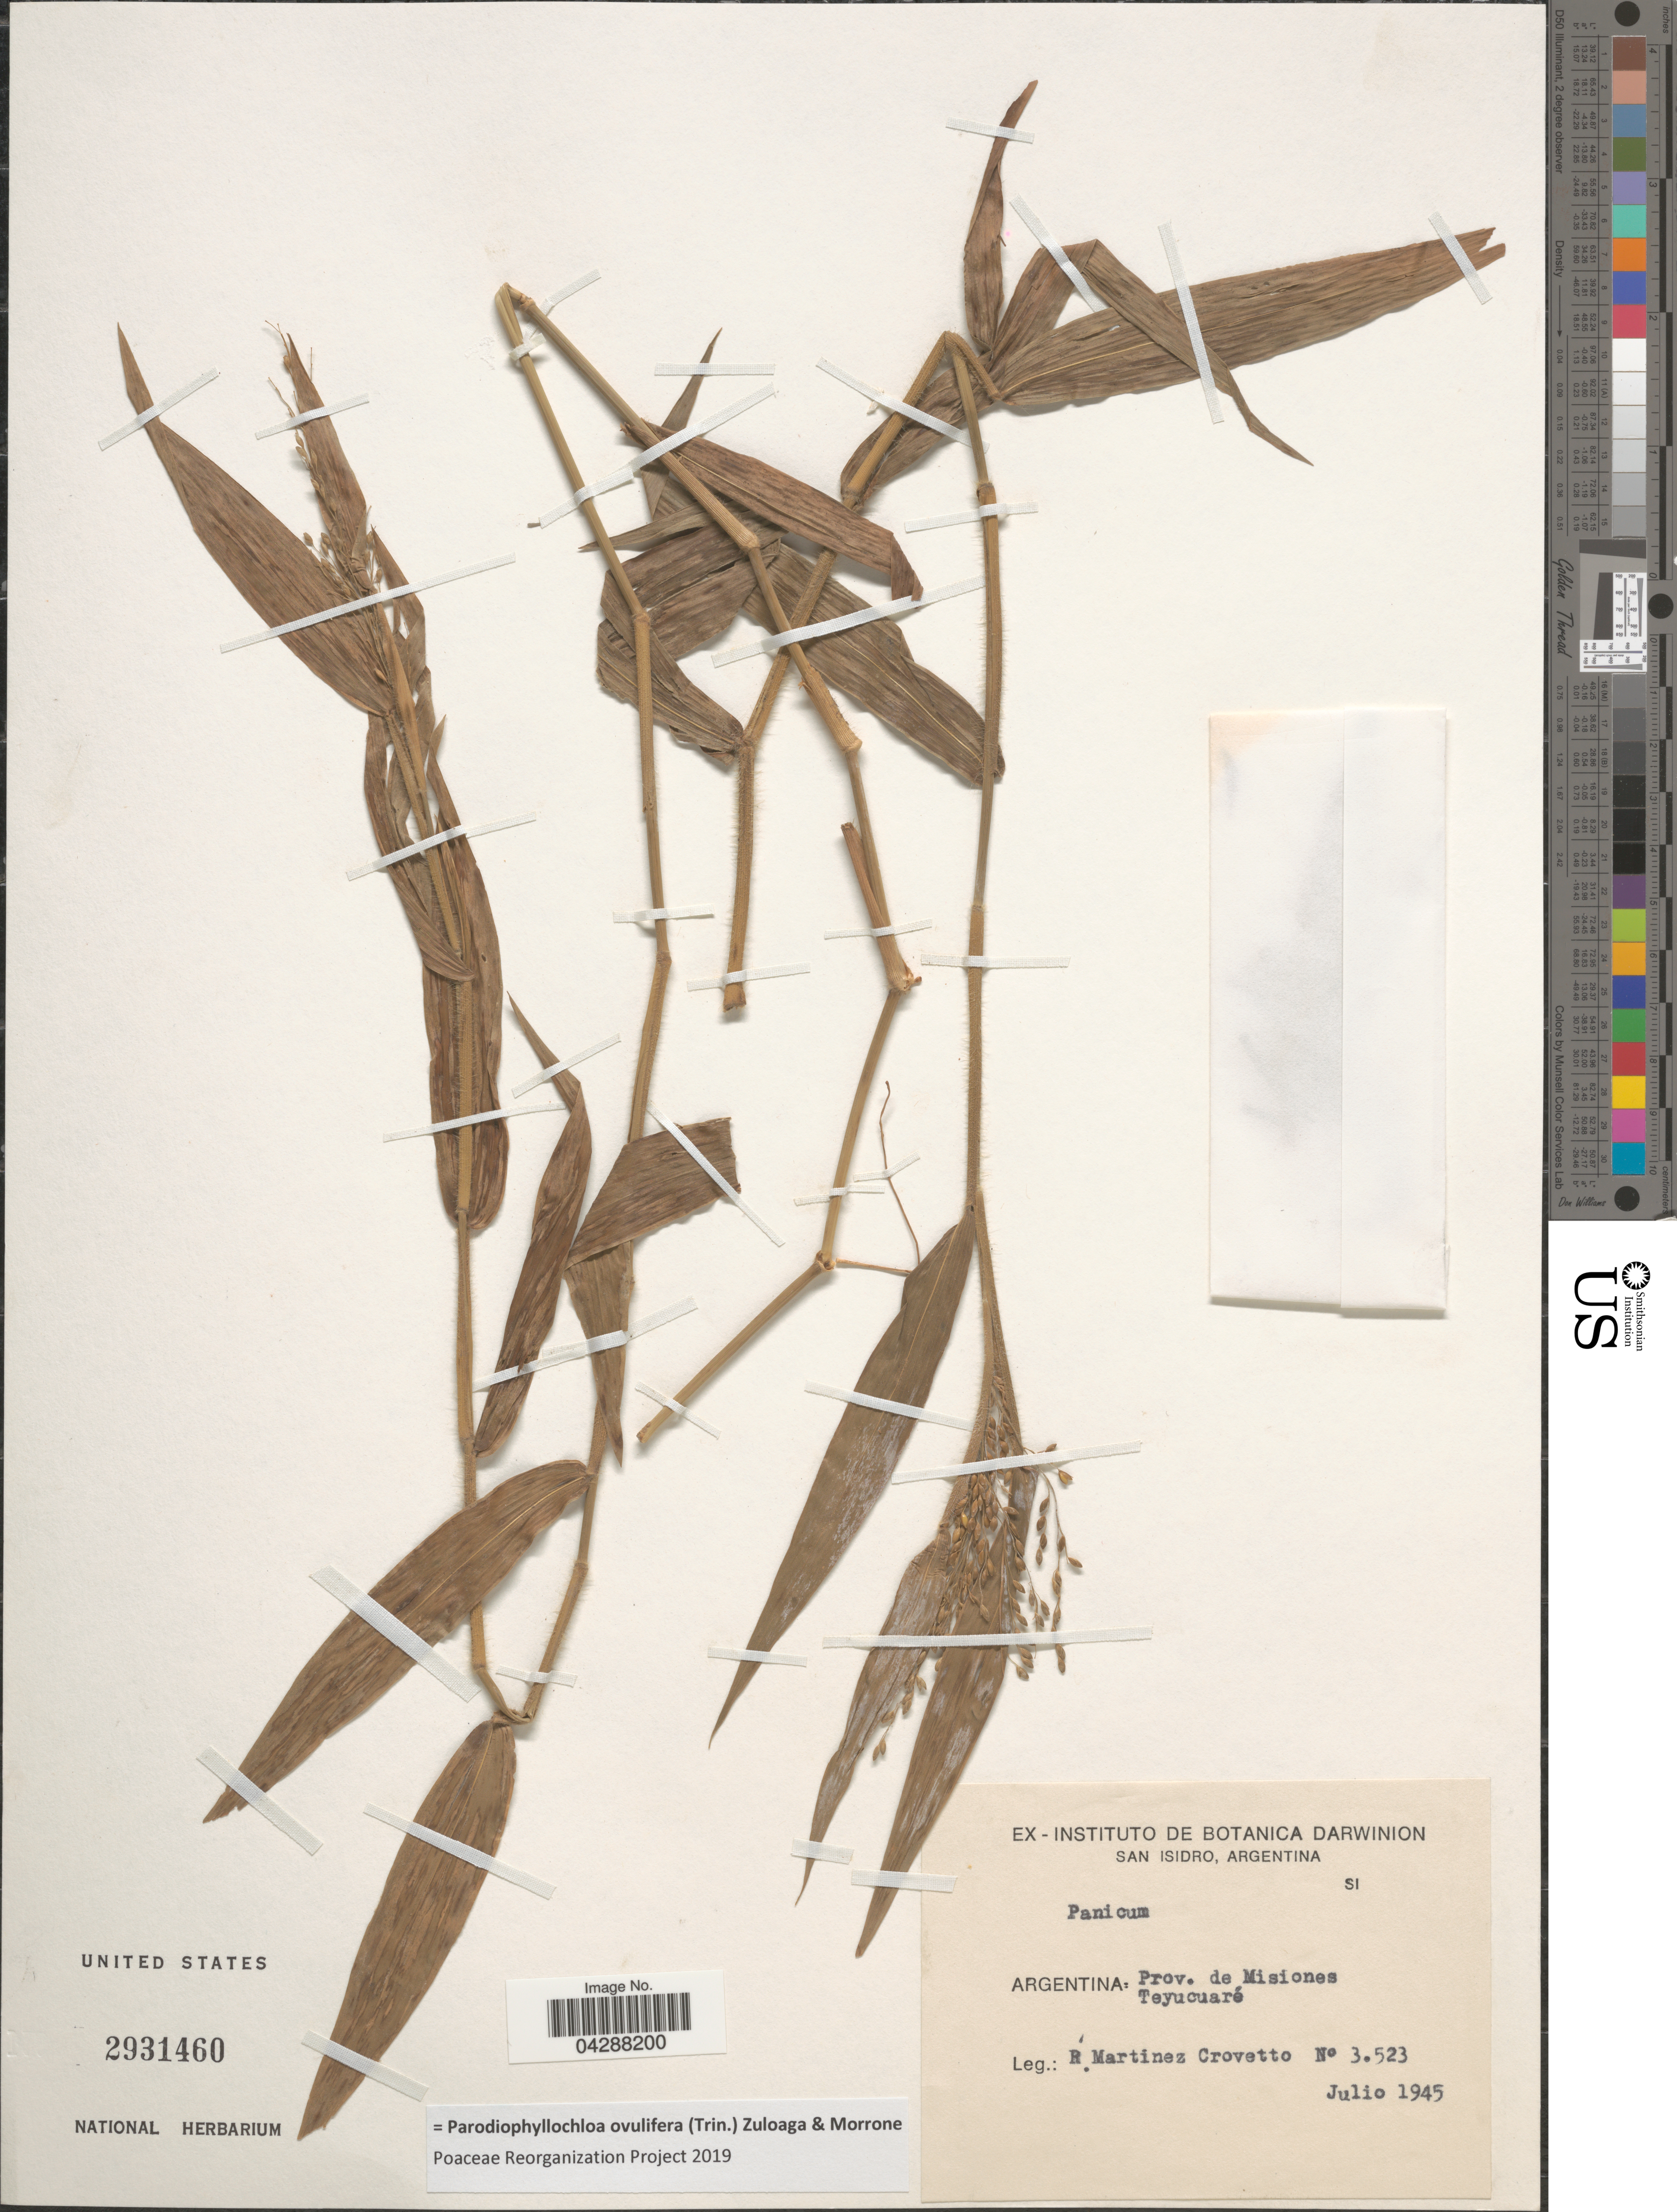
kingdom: Plantae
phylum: Tracheophyta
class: Liliopsida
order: Poales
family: Poaceae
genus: Parodiophyllochloa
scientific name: Parodiophyllochloa ovulifera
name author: (Trin.) Zuloaga & Morrone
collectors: R. Martinez Crovetto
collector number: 3523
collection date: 1945-07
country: Argentina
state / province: Misiones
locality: Teyucuaré.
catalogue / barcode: US 2931460